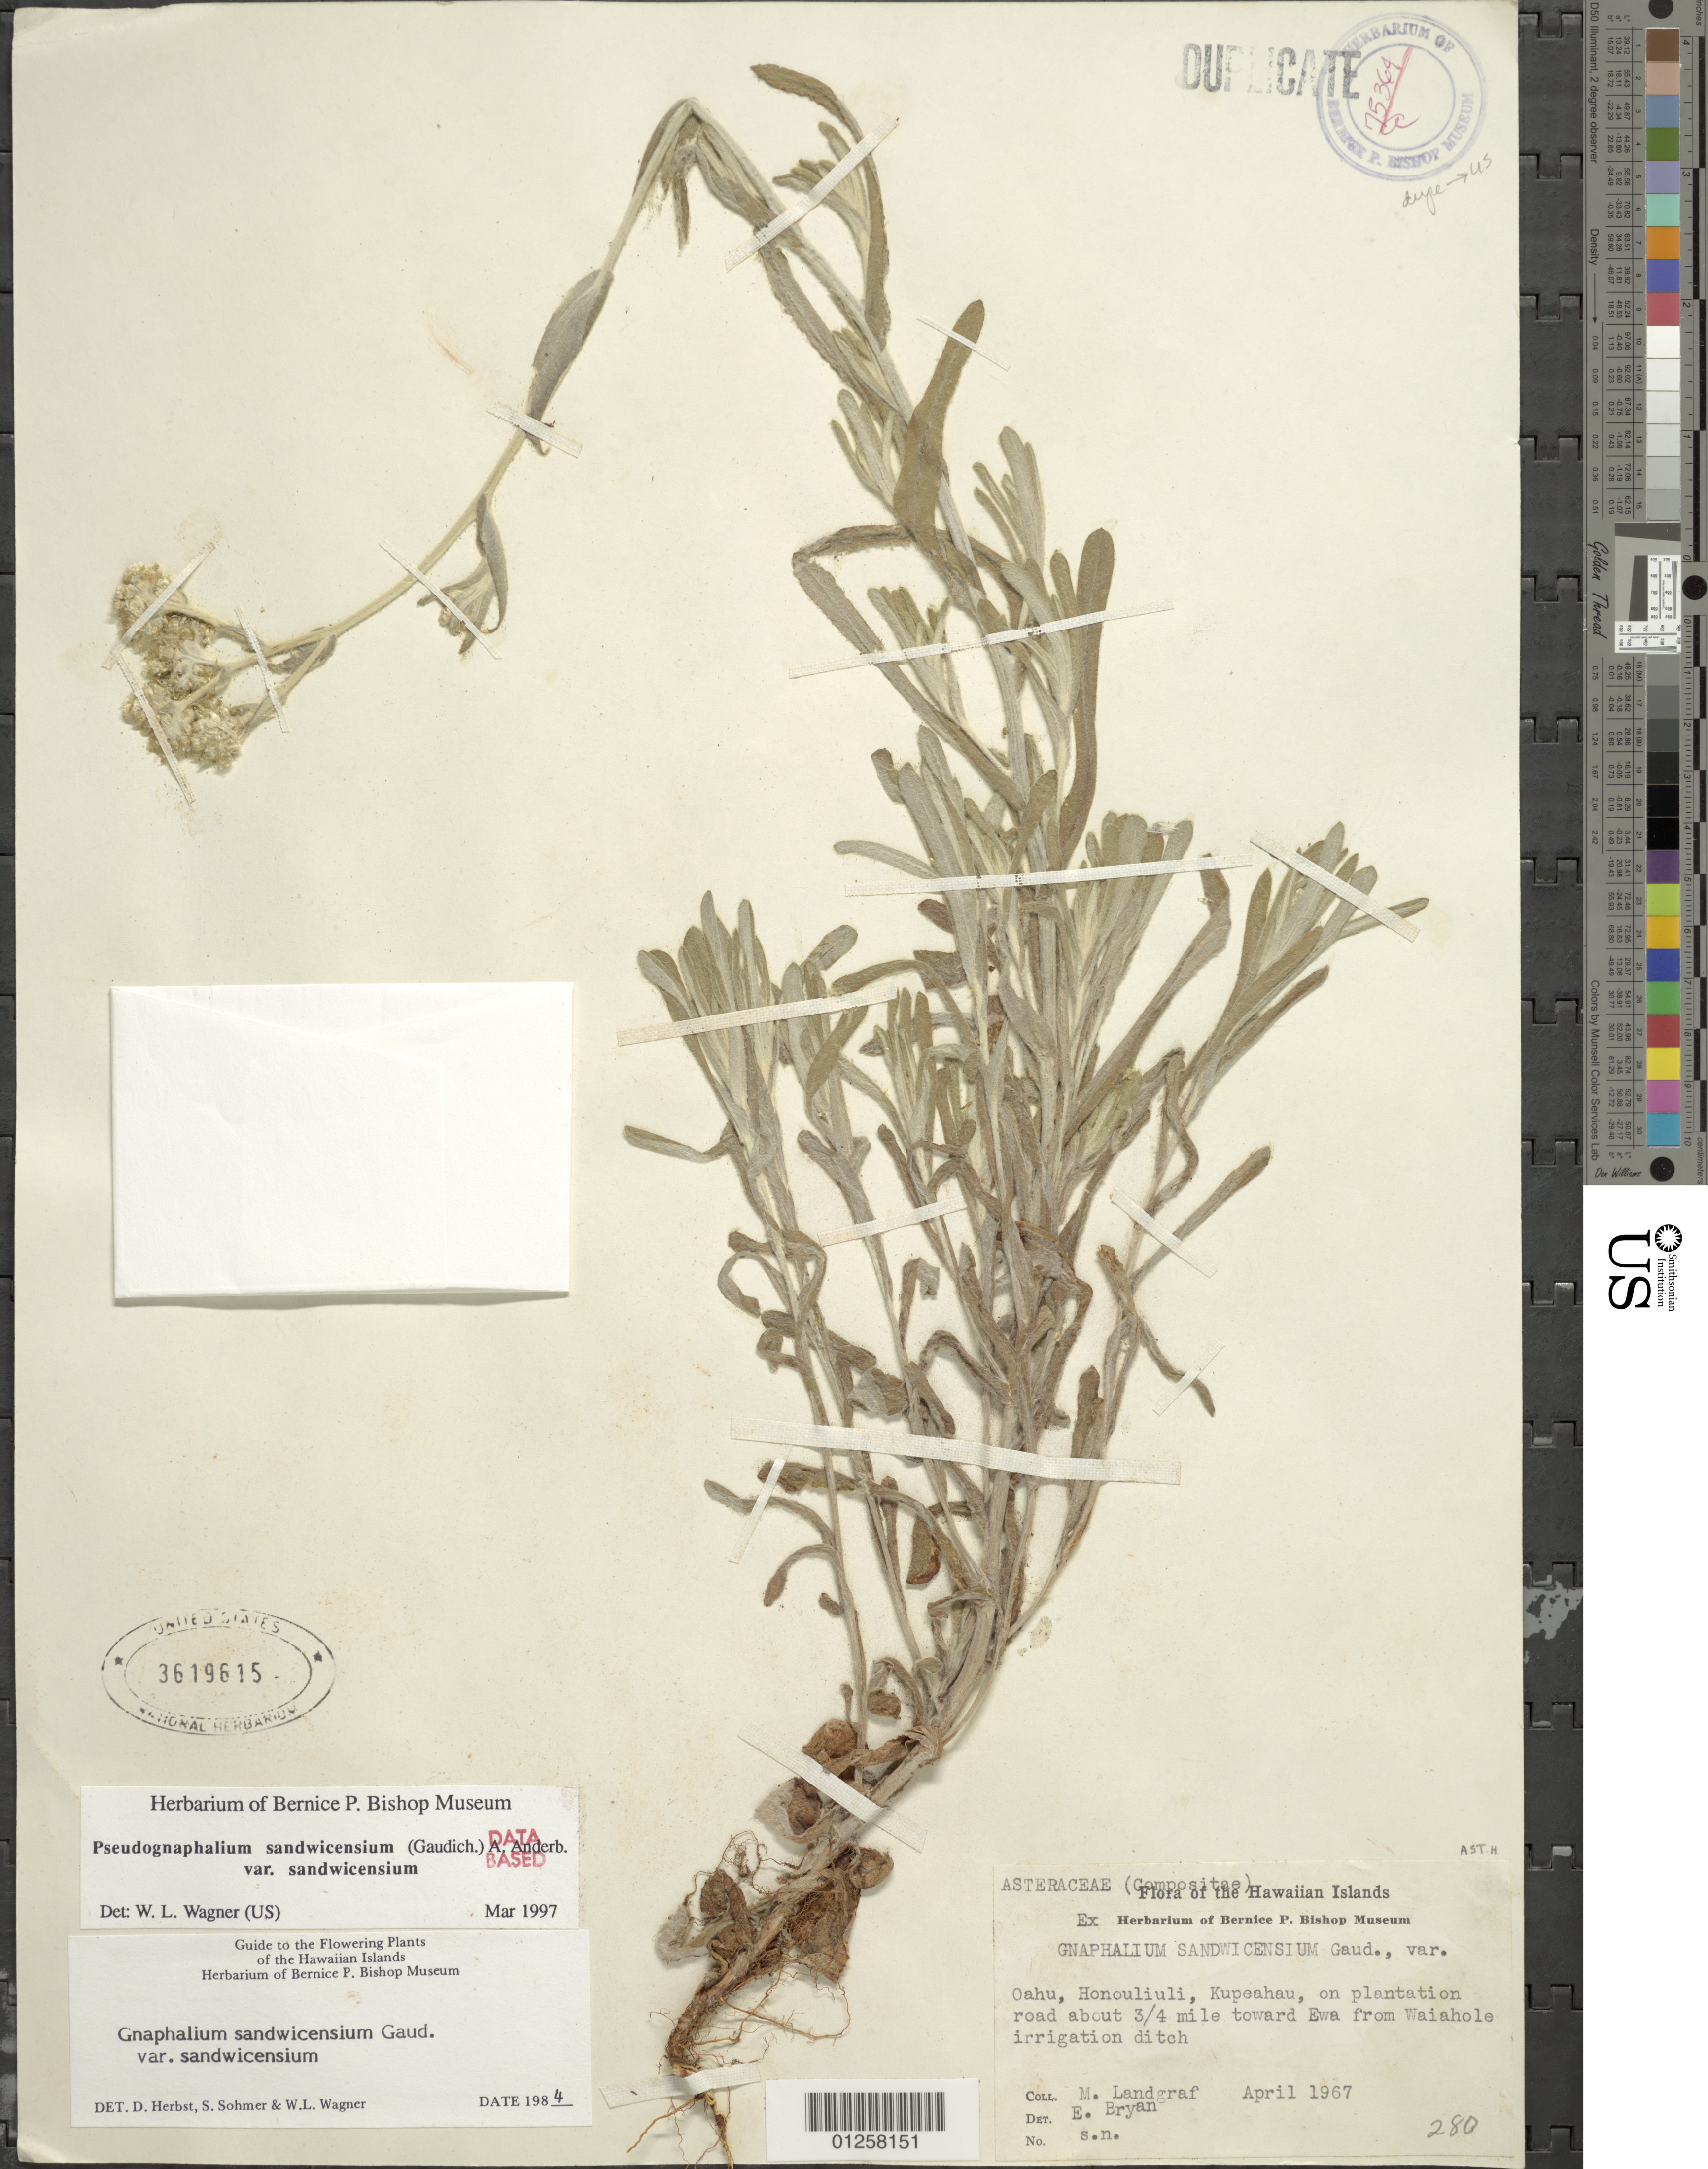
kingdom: Plantae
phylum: Tracheophyta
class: Magnoliopsida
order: Asterales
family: Asteraceae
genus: Pseudognaphalium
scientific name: Pseudognaphalium sandwicensium var. sandwicensium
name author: (Gaudich.) Anderb.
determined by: Wagner, W. L., (BOT), Smithsonian Institution - National Museum of Natural History (UNITED STATES)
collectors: M. Landgraf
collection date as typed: Apr 1967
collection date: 1967-04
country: United States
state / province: Hawaii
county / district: Honolulu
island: Oahu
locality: Honoliuli, Kupeahau, on plantation road about 3/4 mile toward Ewa from Waiahole irrigation ditch.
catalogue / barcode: US 3619615